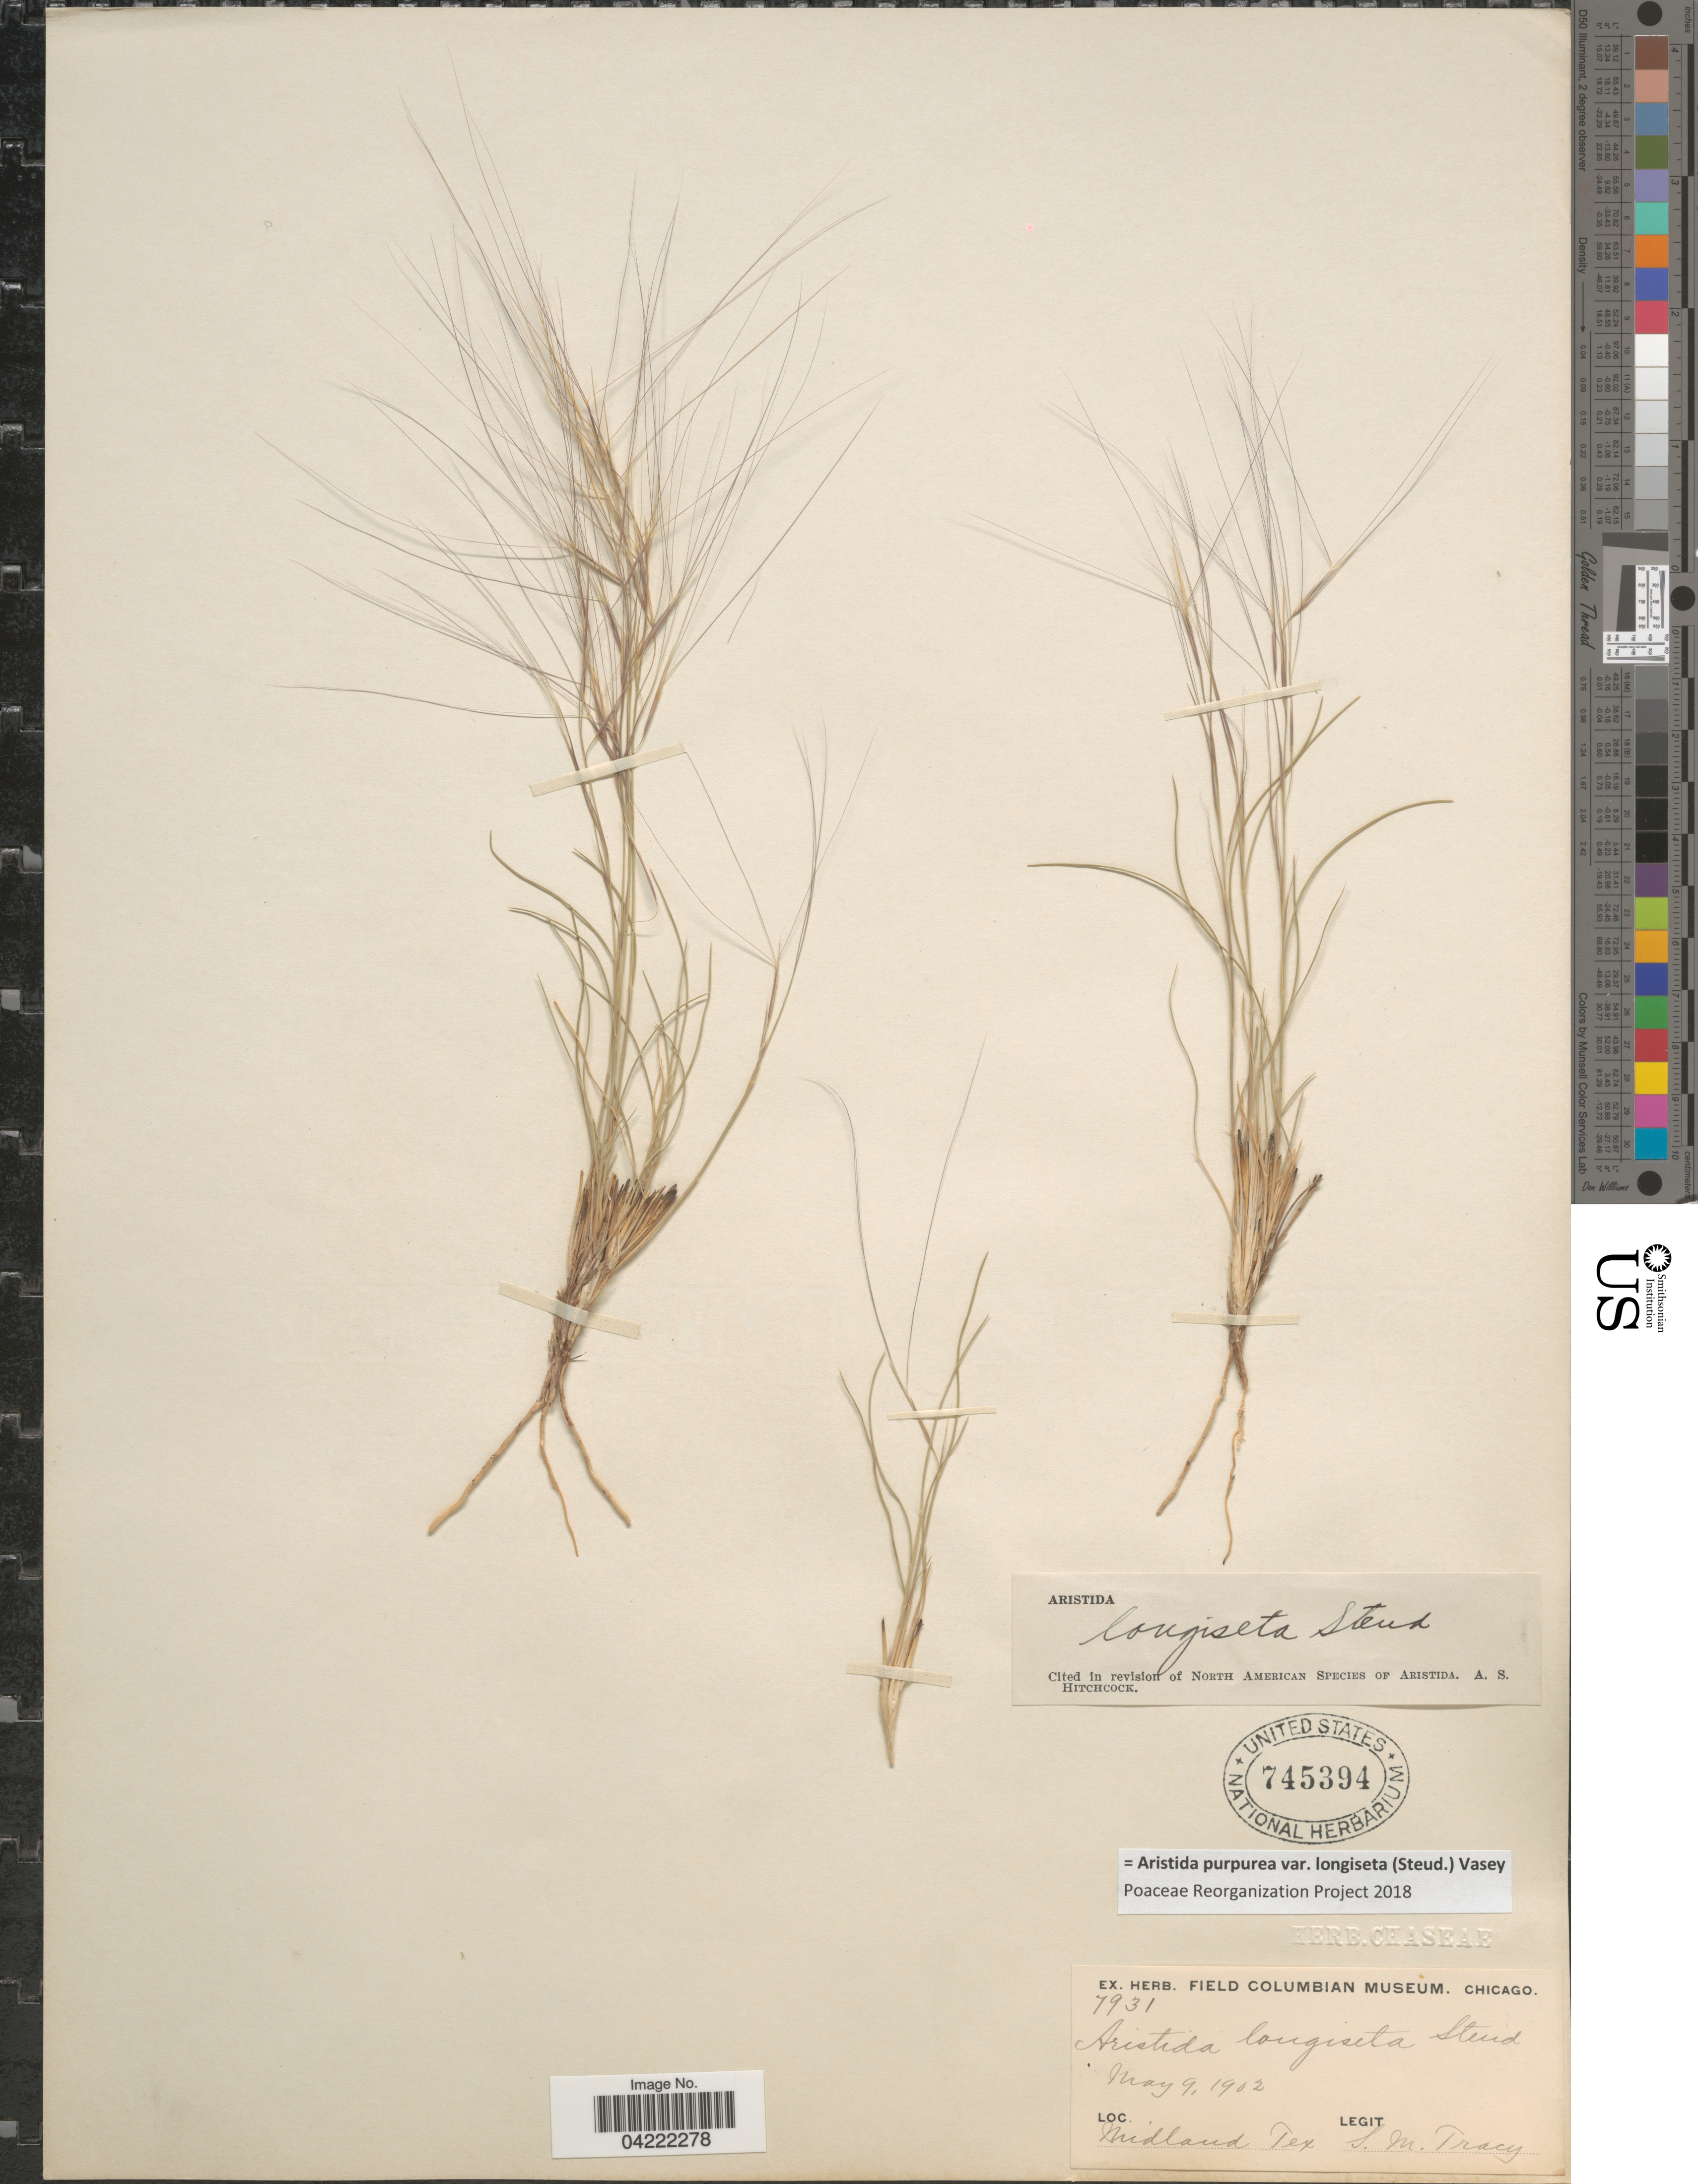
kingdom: Plantae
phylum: Tracheophyta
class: Liliopsida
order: Poales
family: Poaceae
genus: Aristida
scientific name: Aristida purpurea var. longiseta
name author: (Steud.) Vasey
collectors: S. M. Tracy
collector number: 7931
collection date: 1902-05-09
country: United States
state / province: Texas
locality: Midland.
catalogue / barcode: US 745394